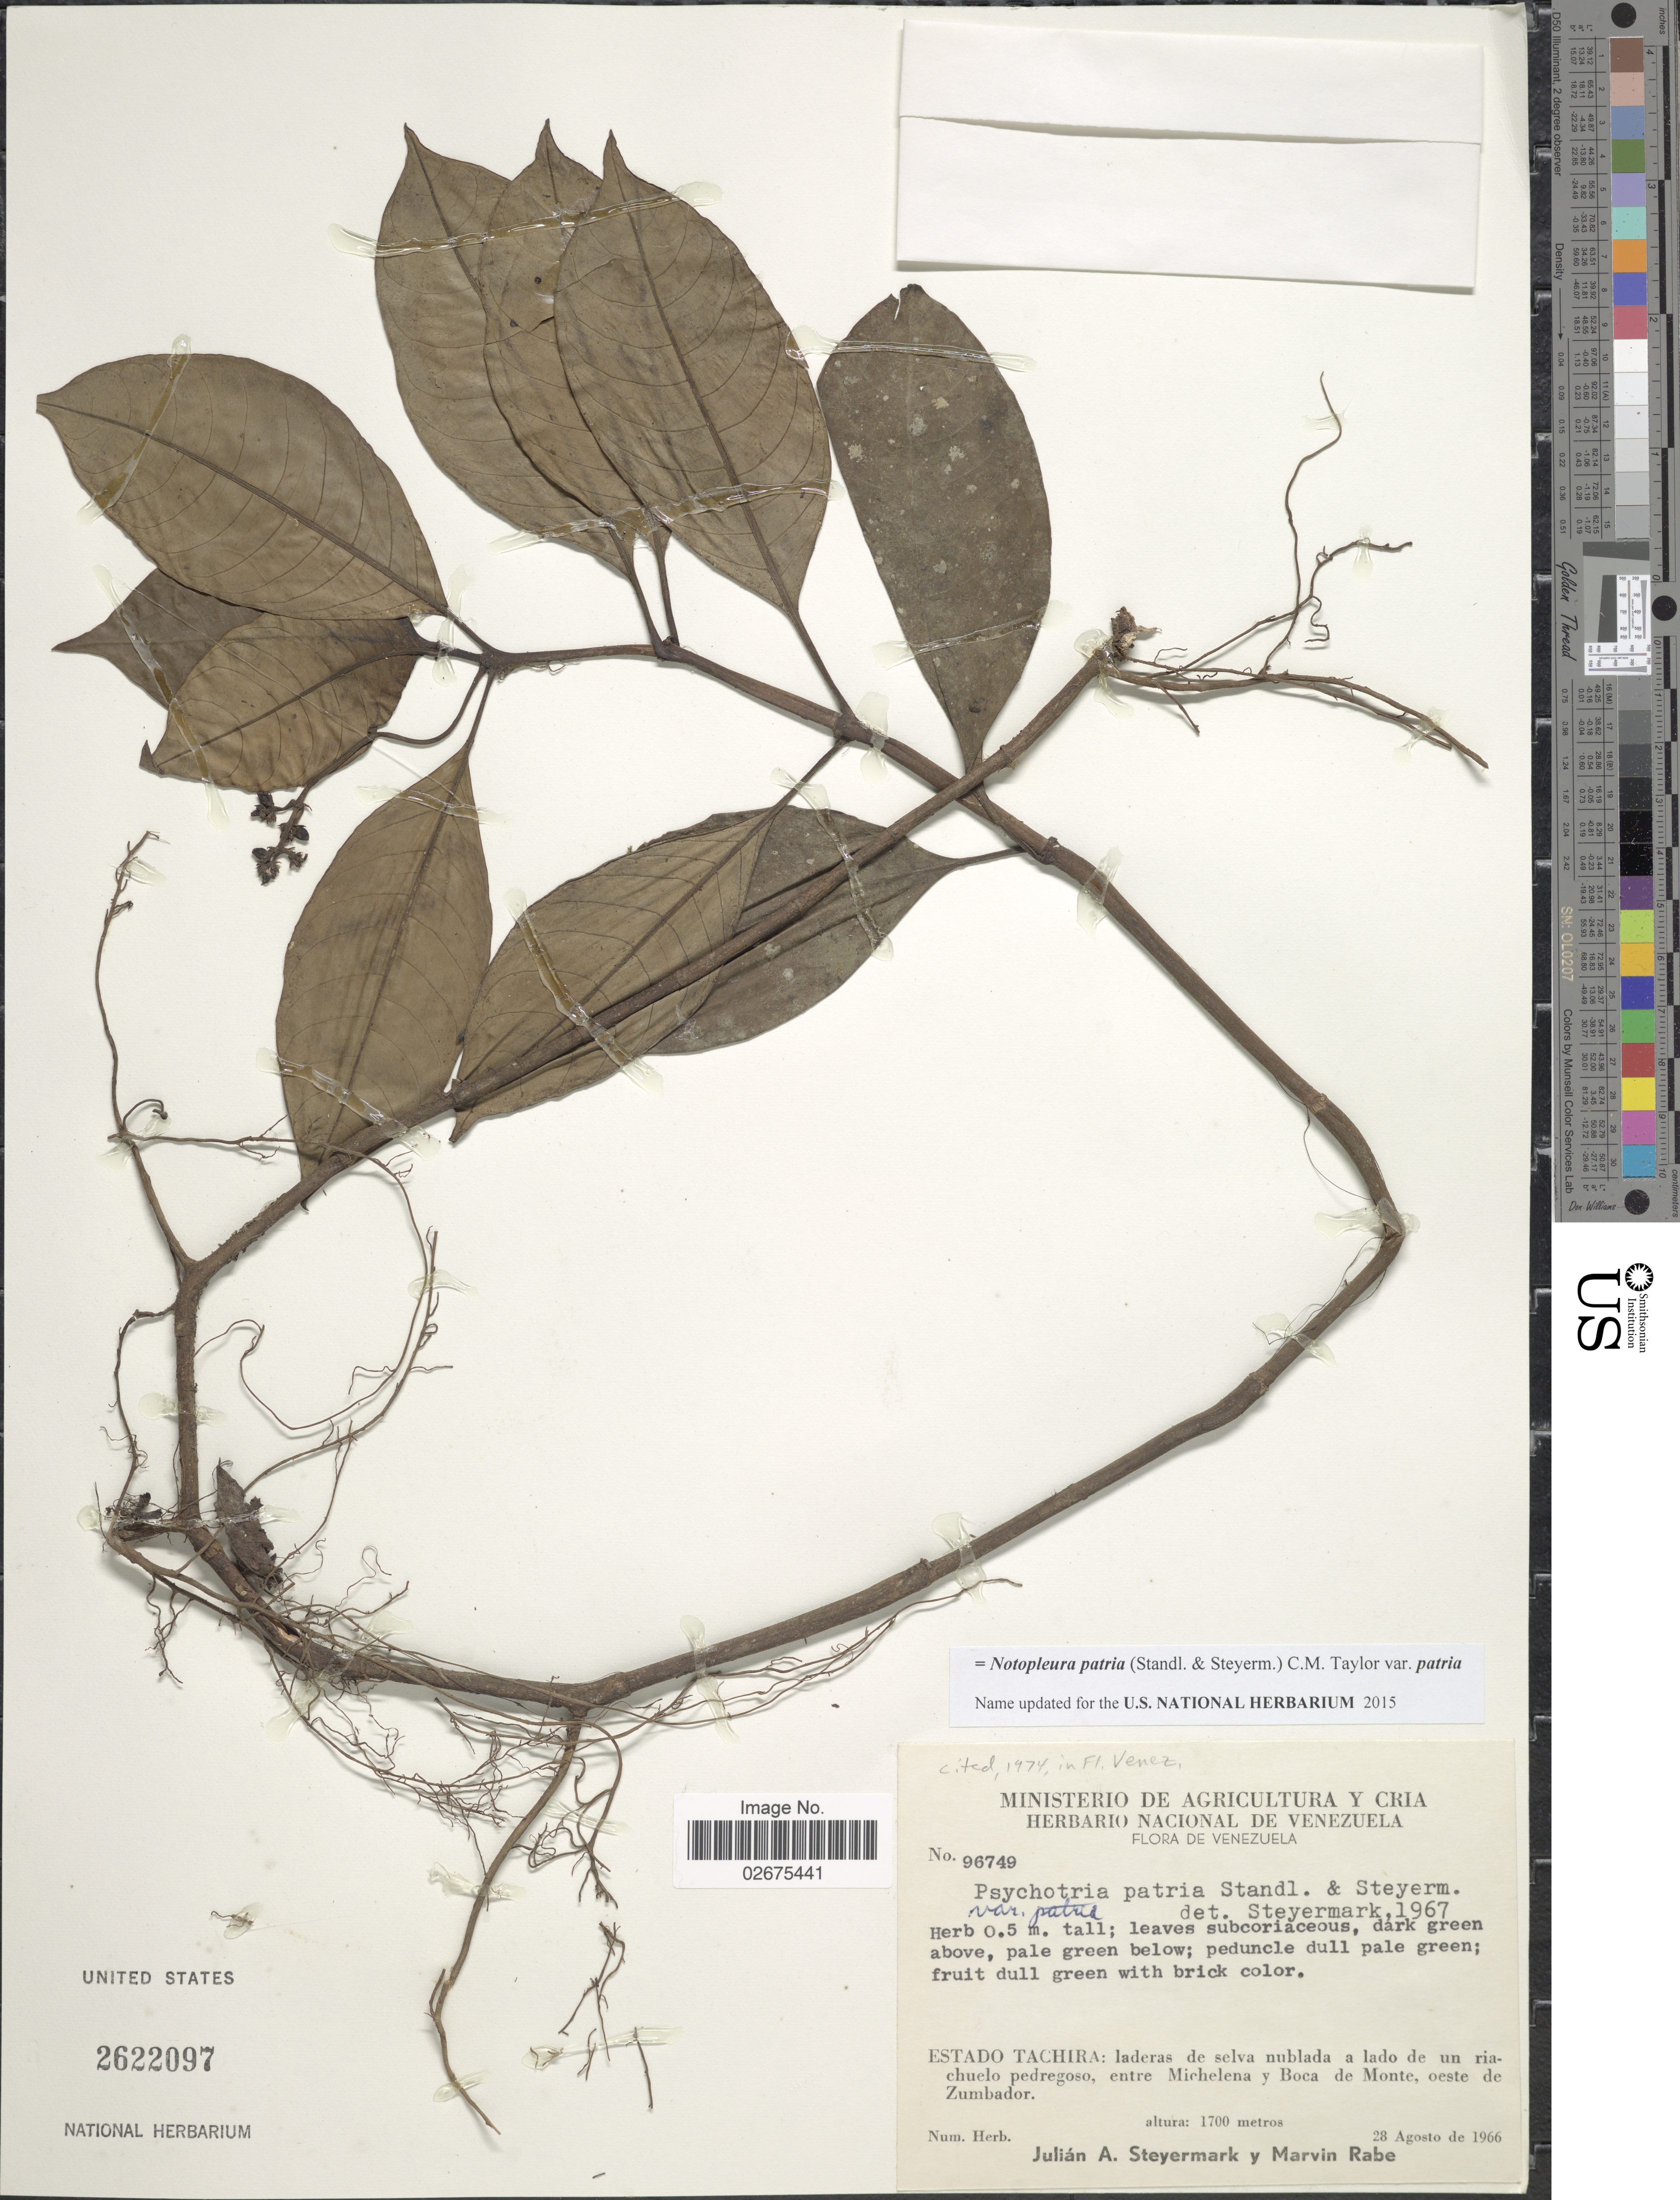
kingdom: Plantae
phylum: Tracheophyta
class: Magnoliopsida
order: Gentianales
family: Rubiaceae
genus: Notopleura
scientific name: Notopleura patria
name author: (Standl. & Styerm.) C.M. Taylor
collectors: J. Steyermark & M. Rabe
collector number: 96749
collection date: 1966-08-28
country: Venezuela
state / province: Tachira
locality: Laderas de selva nublada a lado de un riachuelo pedregoso, entre Michelena y Boca de Monte, oeste de Zumbador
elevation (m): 1700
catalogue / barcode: US 2622097